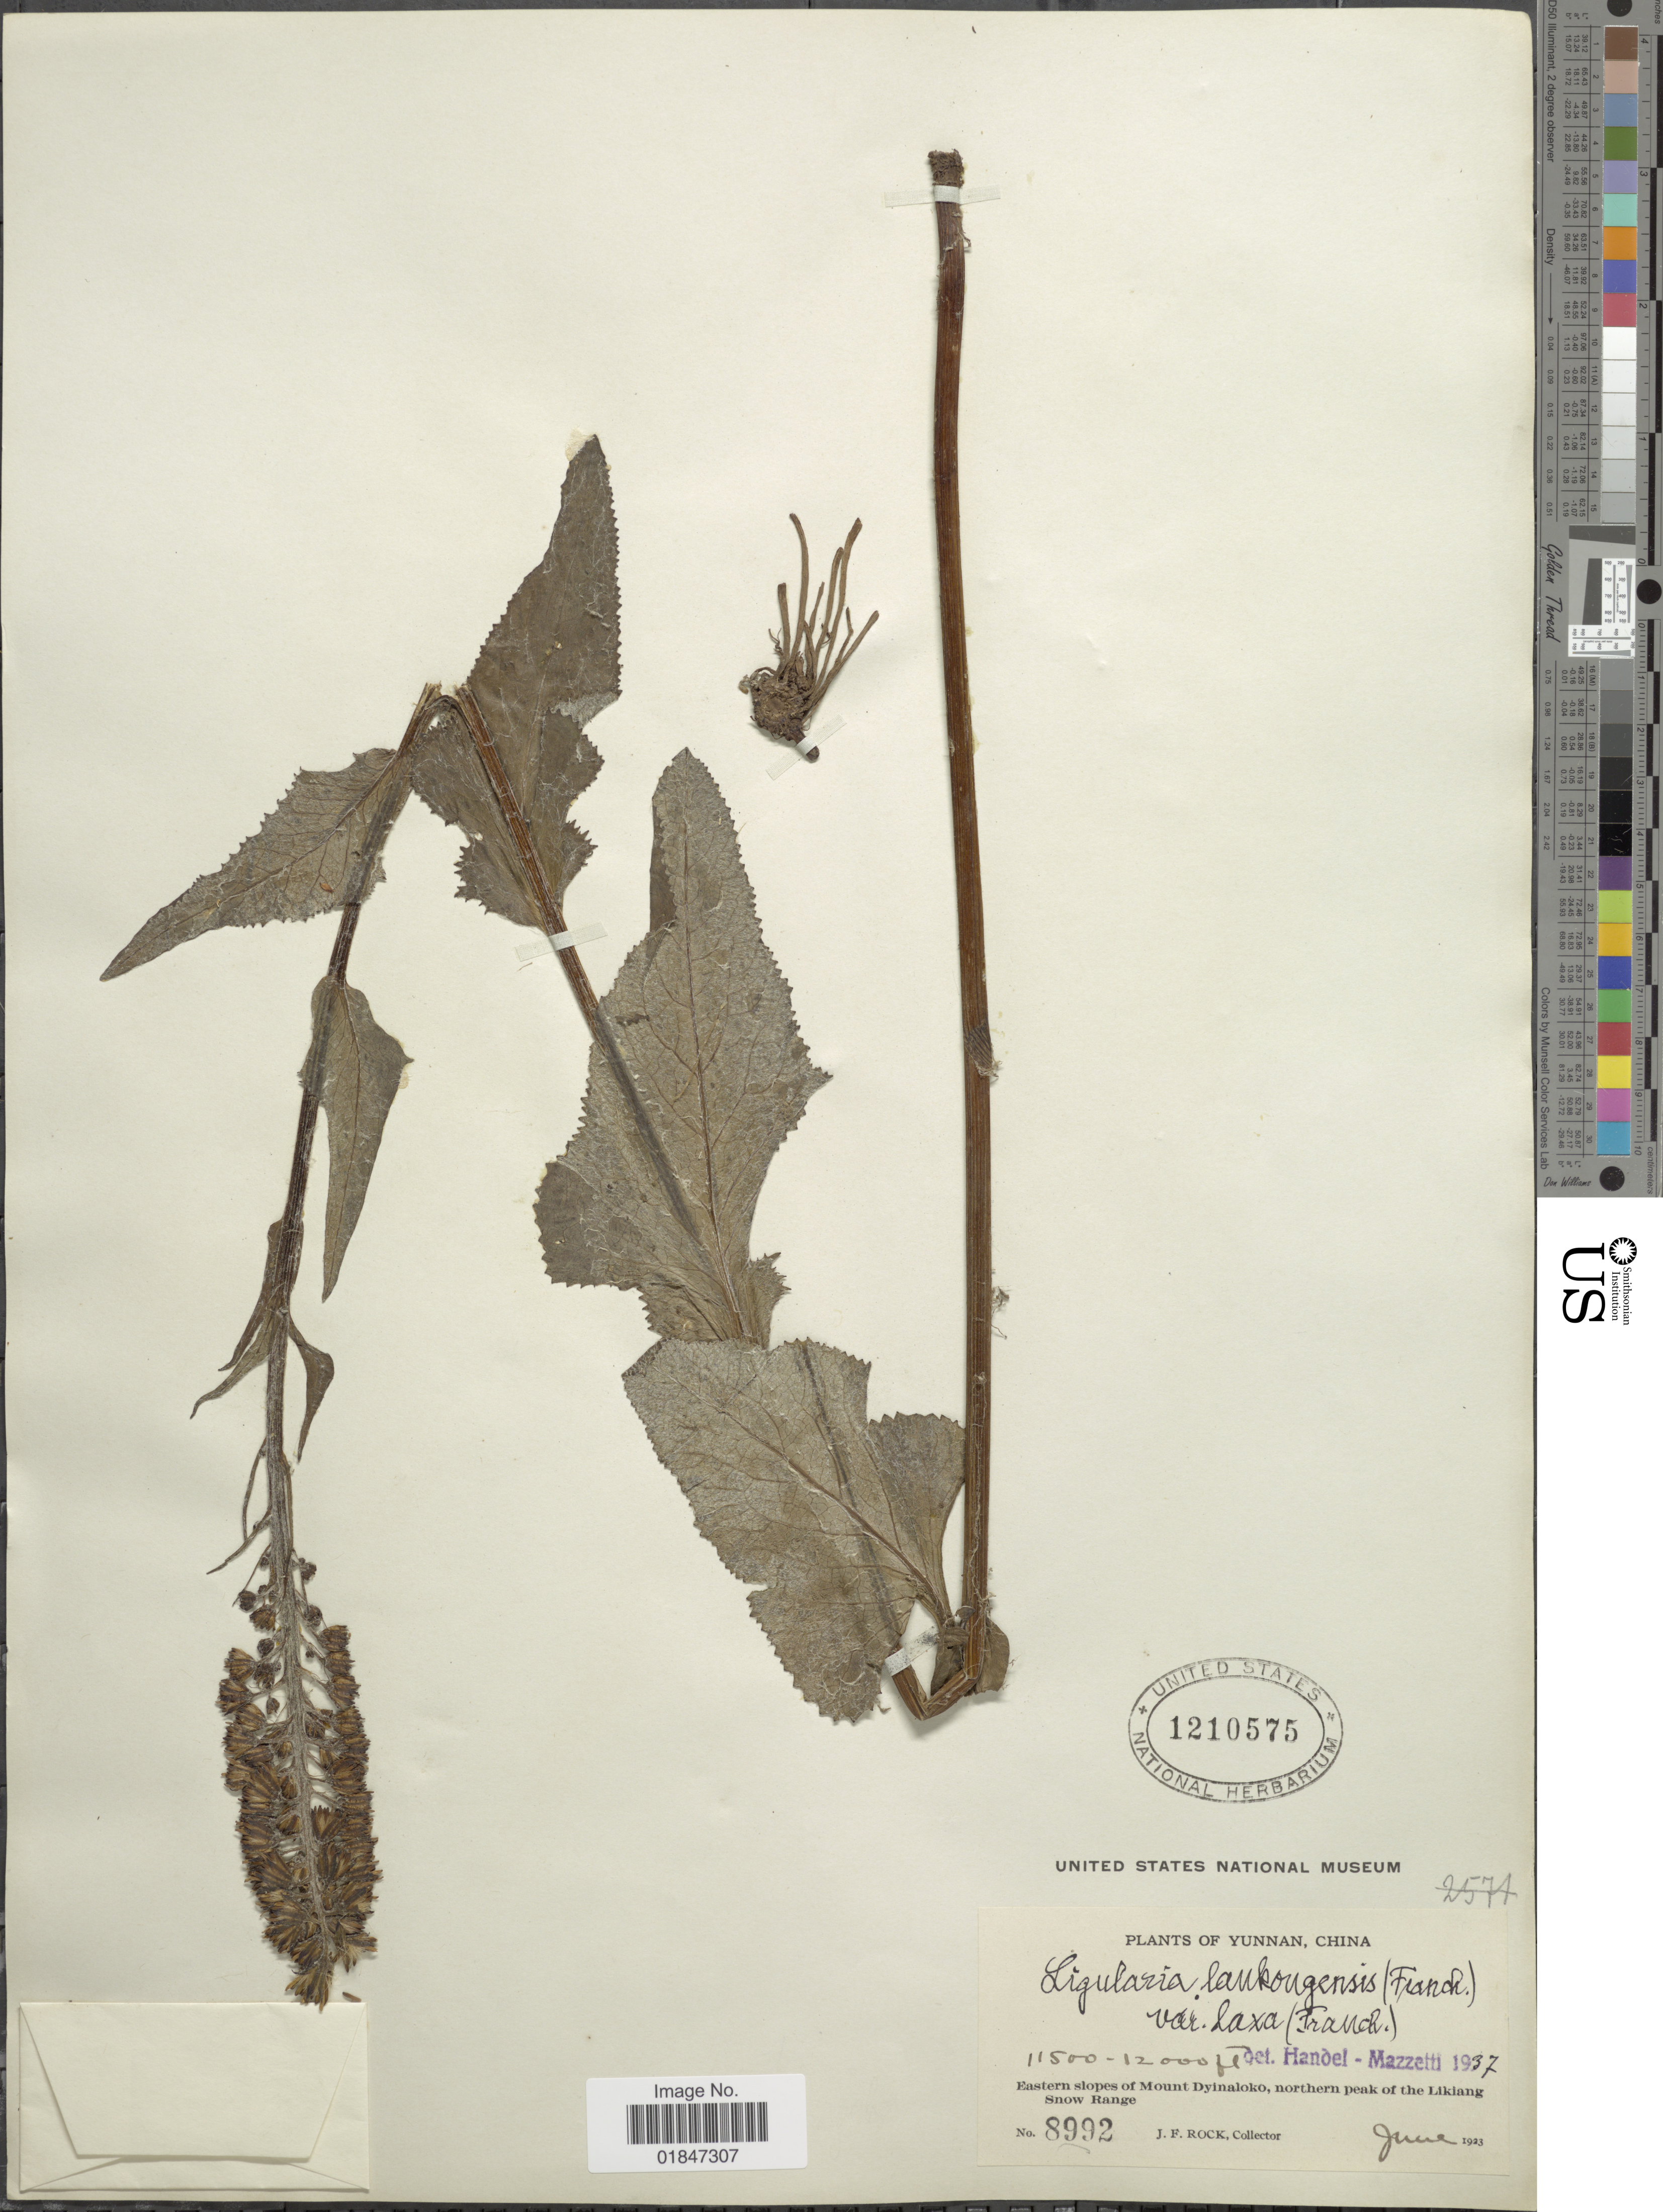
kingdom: Plantae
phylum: Tracheophyta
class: Magnoliopsida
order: Asterales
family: Asteraceae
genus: Ligularia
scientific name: Ligularia lankongensis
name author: (Franch.) Hand.-Mazz.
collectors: J. Rock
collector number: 8992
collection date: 1923-06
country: China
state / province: Yunnan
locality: Yunnan, China. Eastern slope of Mount Dyinaloko, northern peak of the Likiang. Snow Range.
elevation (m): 3505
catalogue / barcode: US 1210575